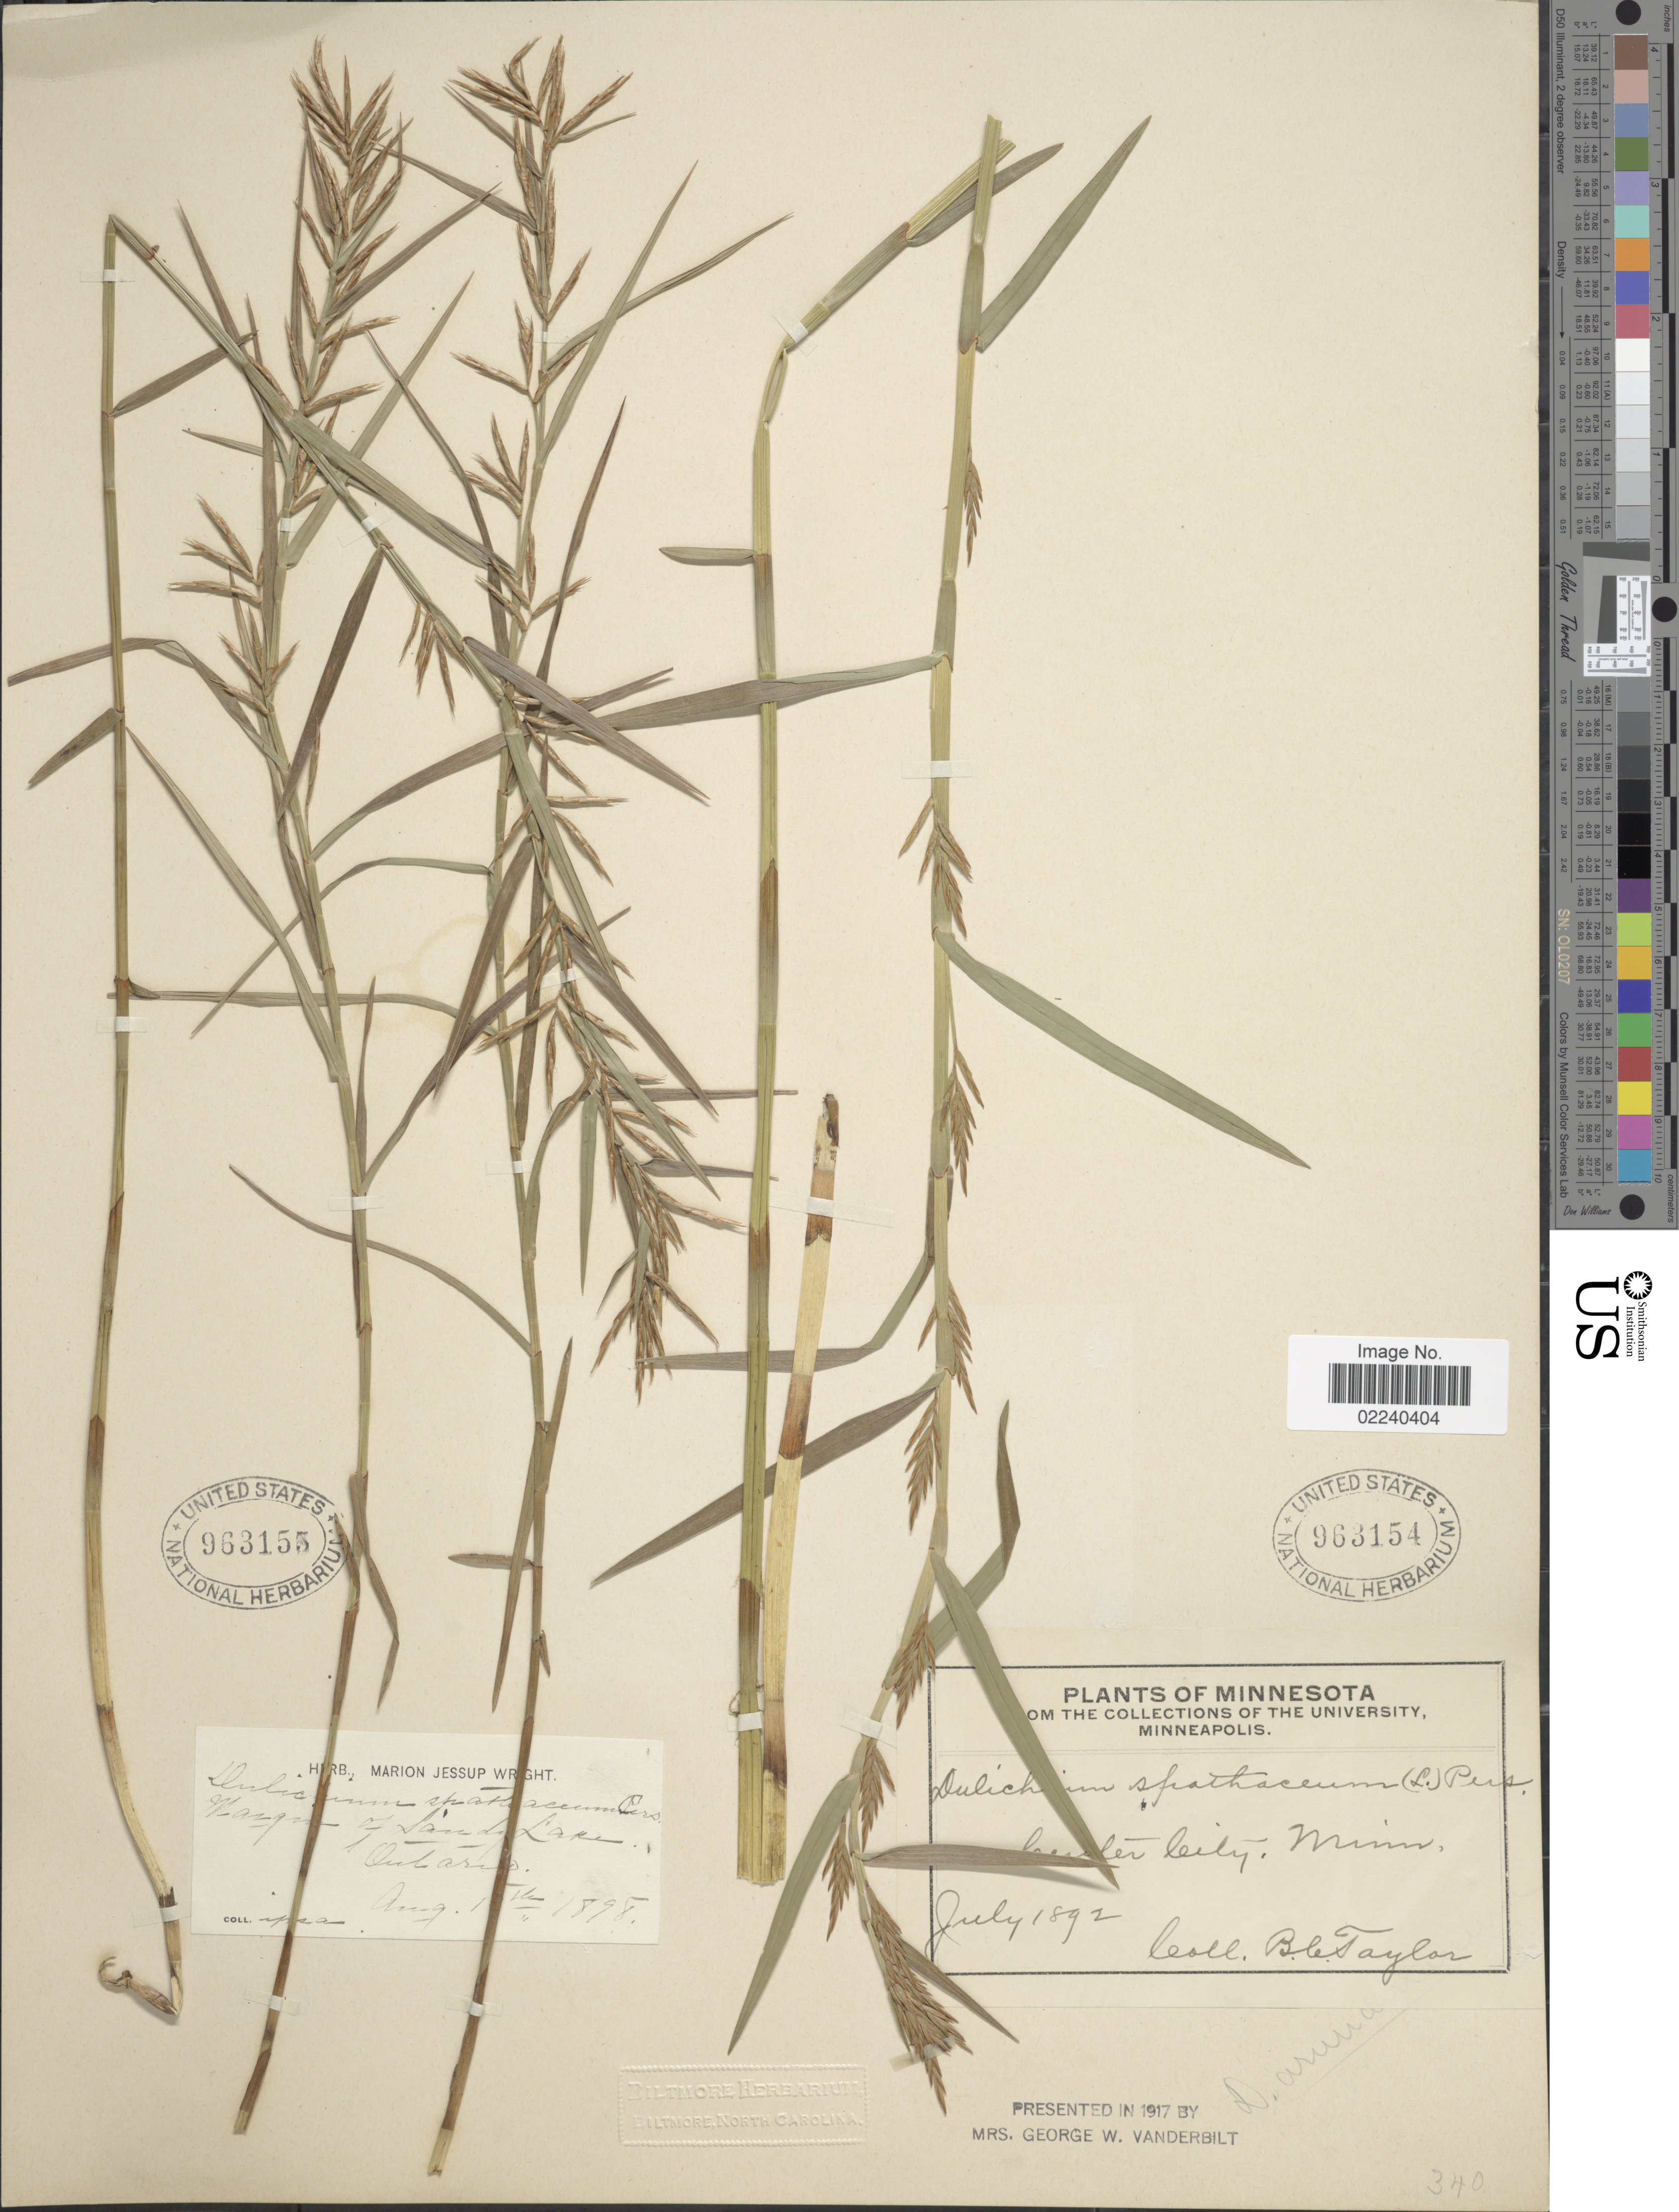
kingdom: Plantae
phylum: Tracheophyta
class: Liliopsida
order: Poales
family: Cyperaceae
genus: Dulichium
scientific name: Dulichium arundinaceum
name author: (L.) Britton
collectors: Ex herb. Marion Jessup Wright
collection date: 1898-08-01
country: Canada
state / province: Ontario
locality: Margin of Sandy Lake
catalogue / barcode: US 963155